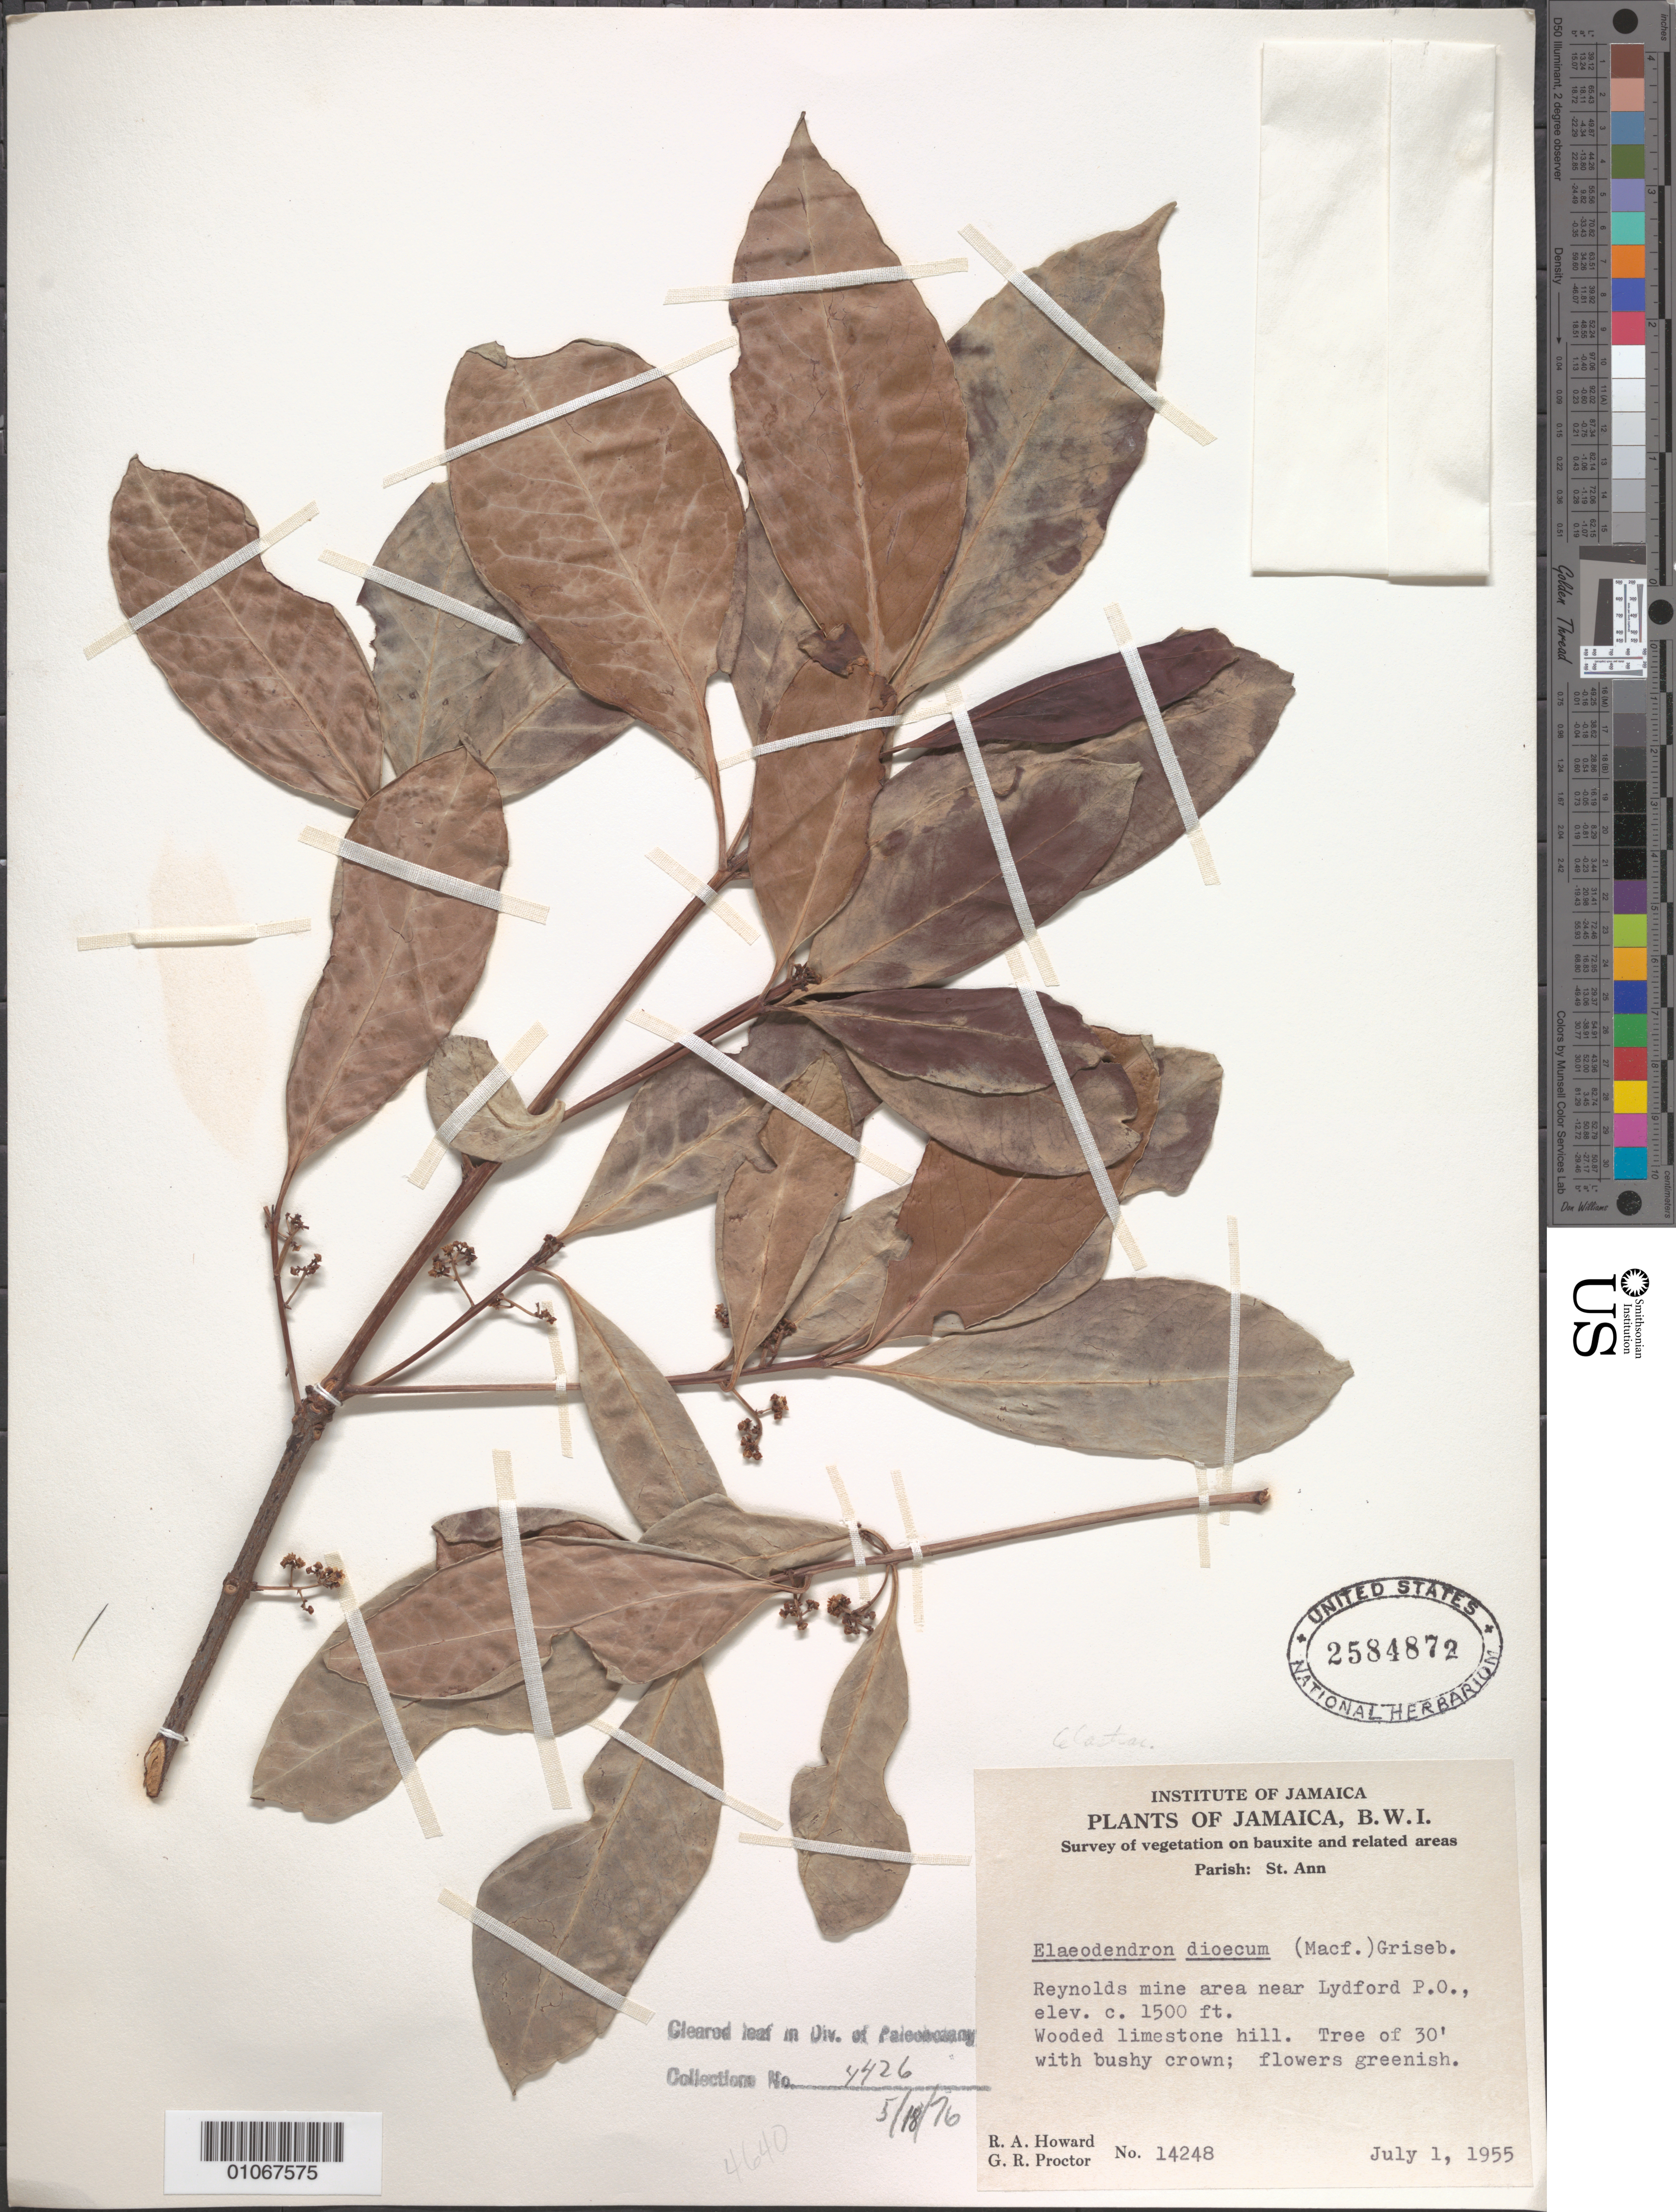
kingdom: Plantae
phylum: Tracheophyta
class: Magnoliopsida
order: Celastrales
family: Celastraceae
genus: Elaeodendron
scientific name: Elaeodendron dioicum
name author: Griseb.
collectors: R. A. Howard & G. R. Proctor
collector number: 14248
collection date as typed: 01 Jul 1955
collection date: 1955-07-01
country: Jamaica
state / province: Saint Ann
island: Jamaica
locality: Reynolds mine area near Lydford P.O.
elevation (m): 457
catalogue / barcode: US 2584872